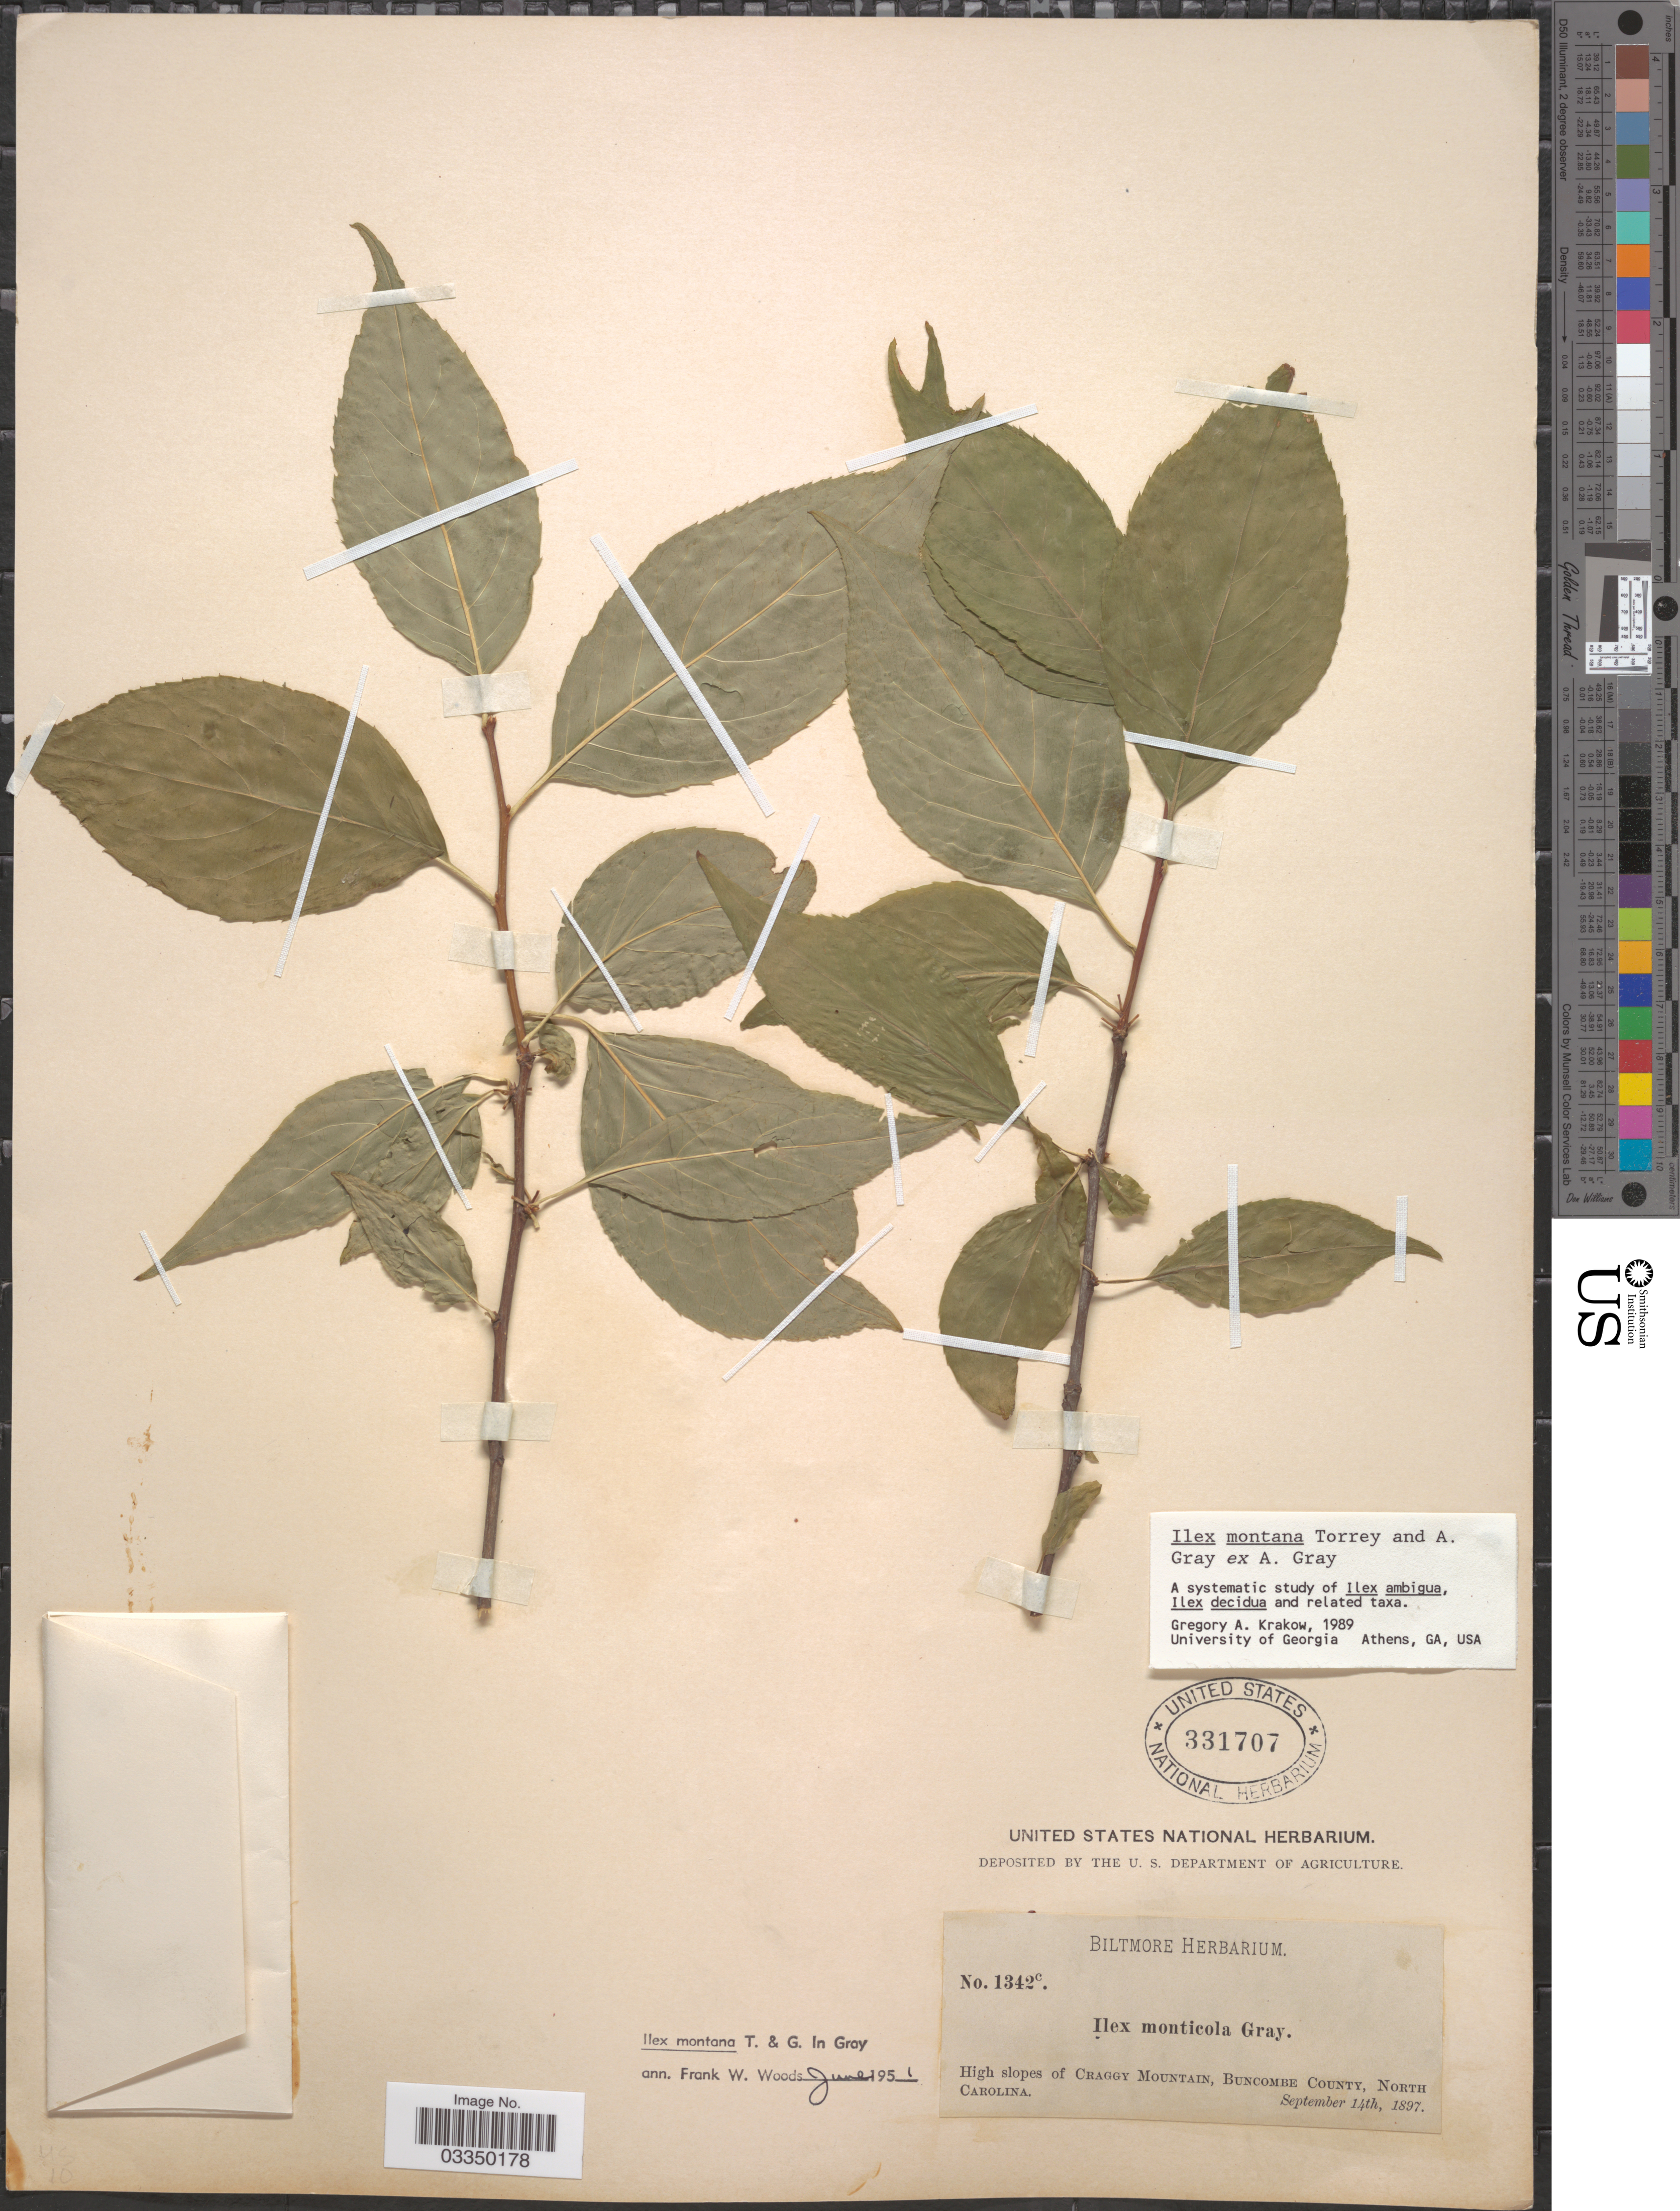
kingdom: Plantae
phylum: Tracheophyta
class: Magnoliopsida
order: Aquifoliales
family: Aquifoliaceae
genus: Ilex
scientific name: Ilex montana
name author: Torr. & A. Gray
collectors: ex herb. Biltmore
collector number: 1342c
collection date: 1897-09-14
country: United States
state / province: North Carolina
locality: High Slopes of Craggy Mountain, Buncombe County.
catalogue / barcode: US 331707